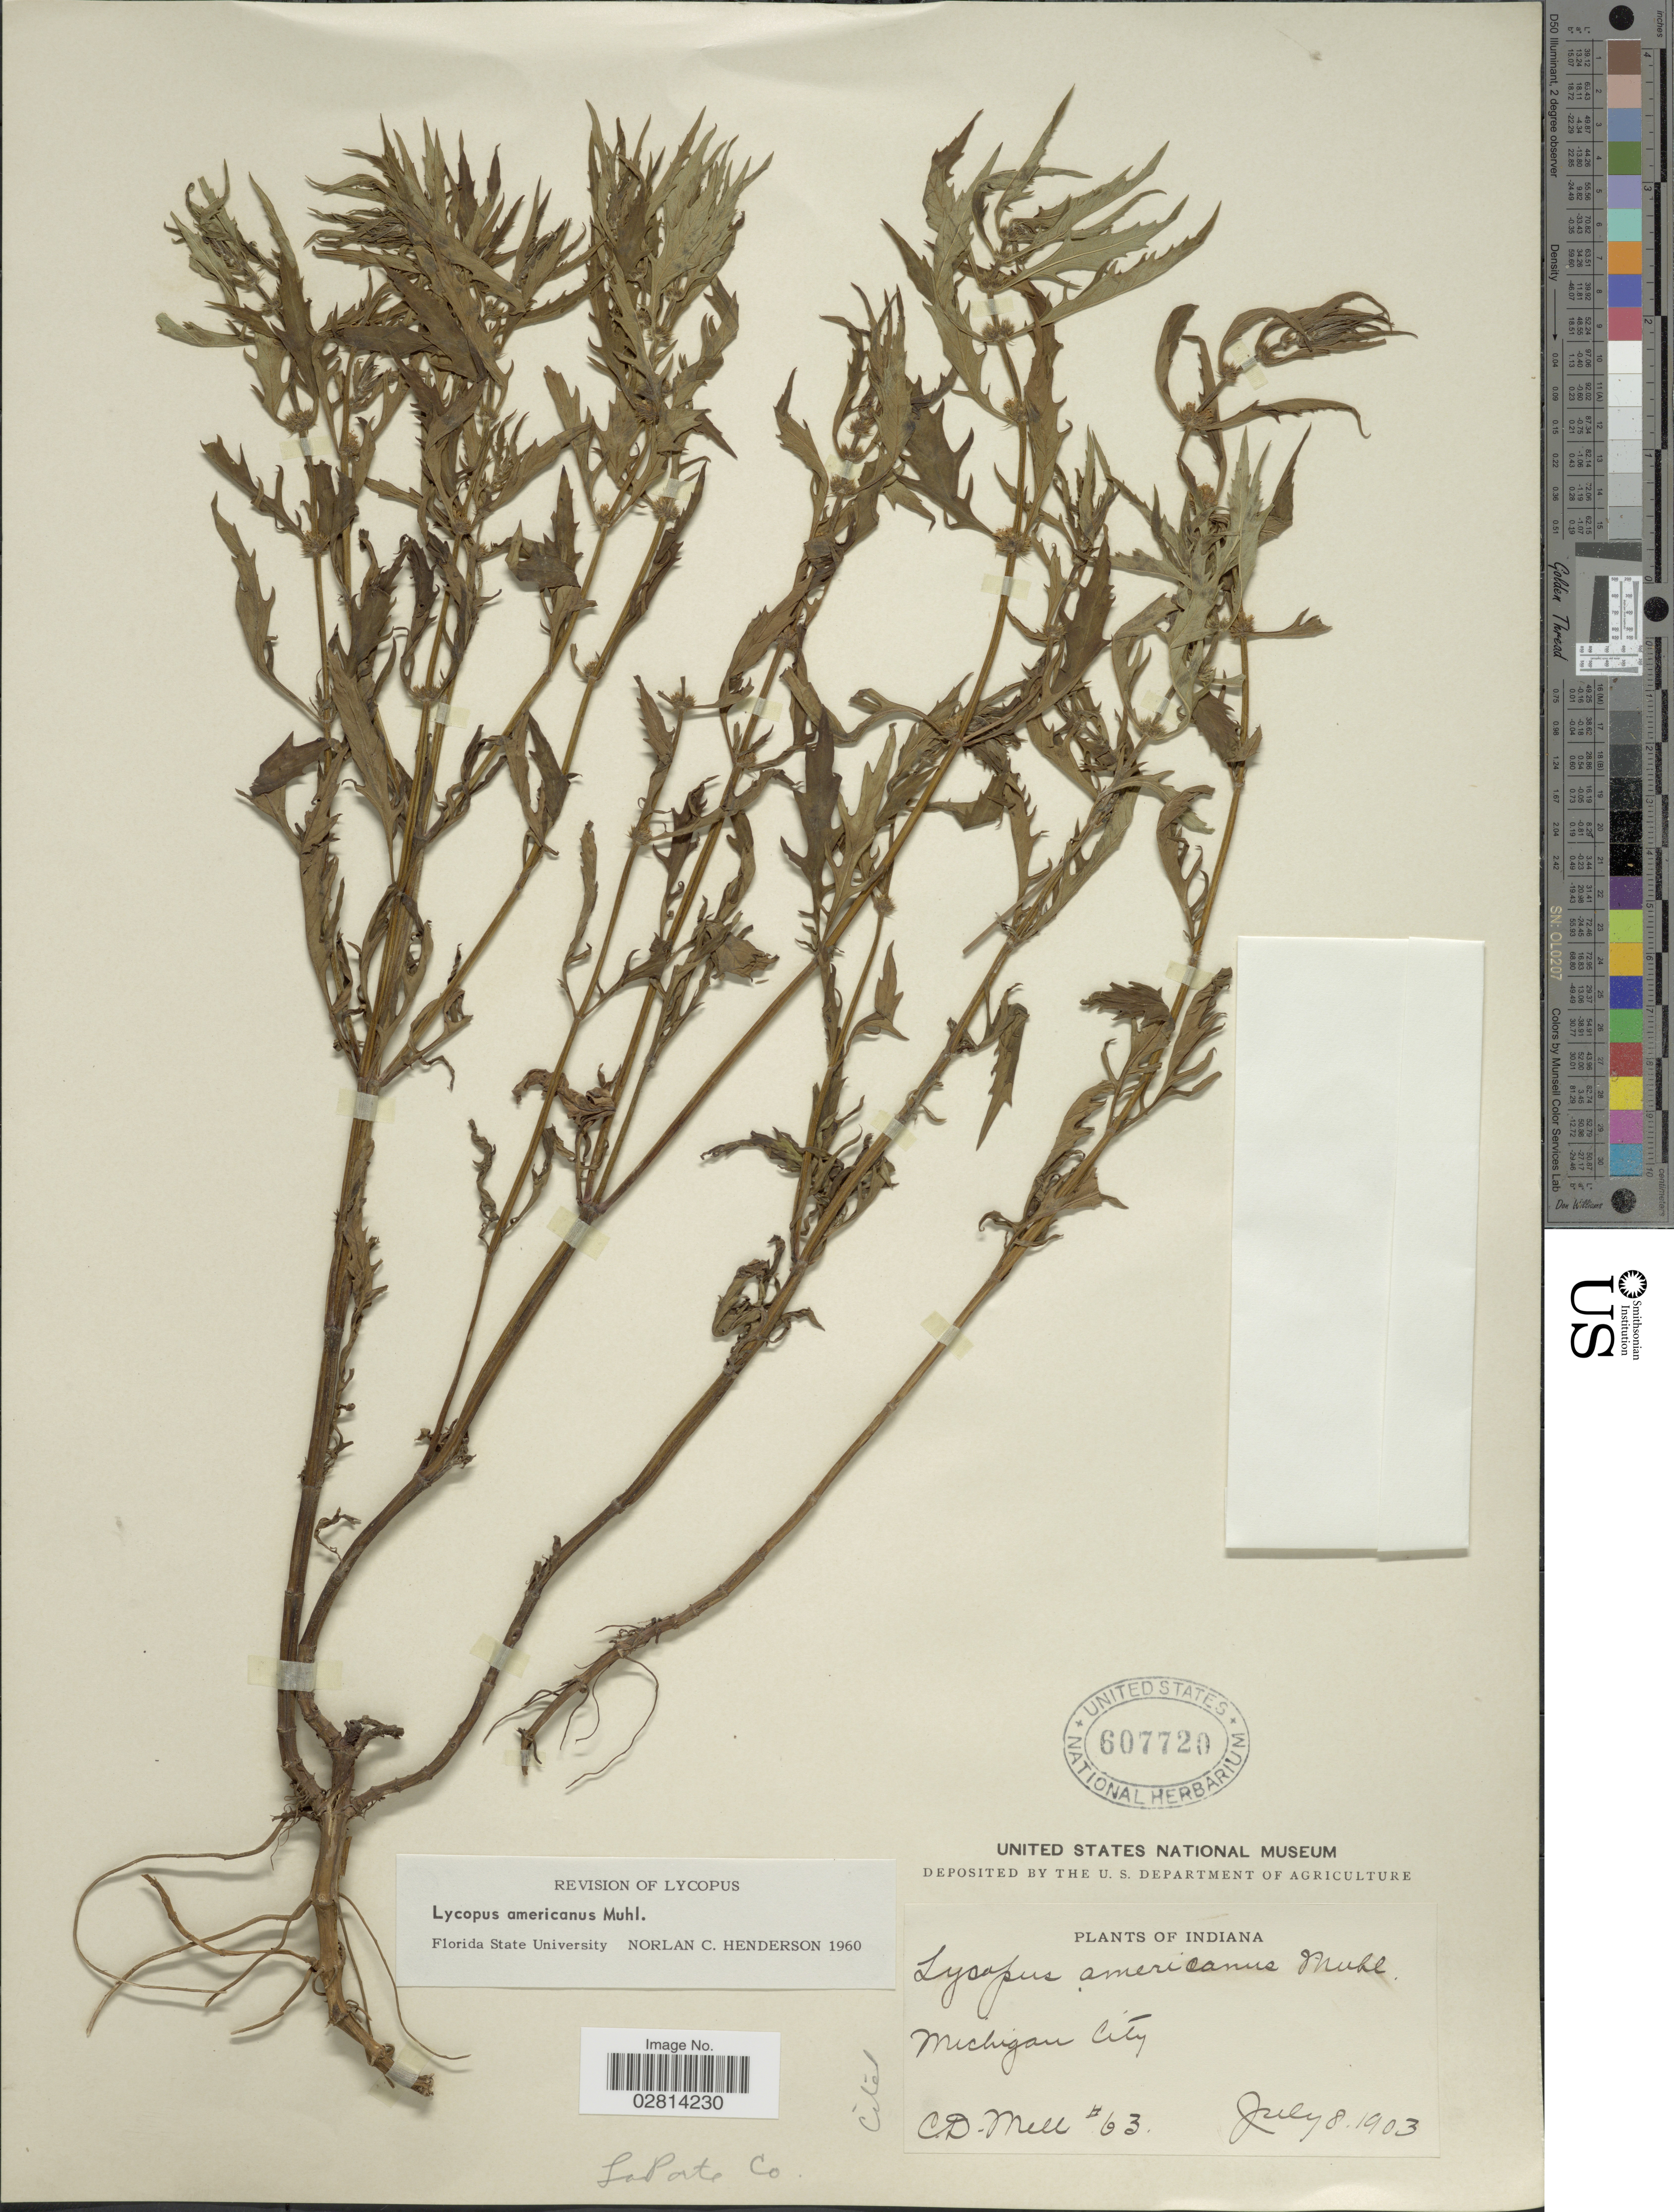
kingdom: Plantae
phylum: Tracheophyta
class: Magnoliopsida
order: Lamiales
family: Lamiaceae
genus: Lycopus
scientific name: Lycopus americanus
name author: Muhl. ex W.P.C. Barton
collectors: C. D. Mell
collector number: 63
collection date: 1903-07-08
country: United States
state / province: Indiana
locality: Michigan City. LaPorte Co.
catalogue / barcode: US 607720